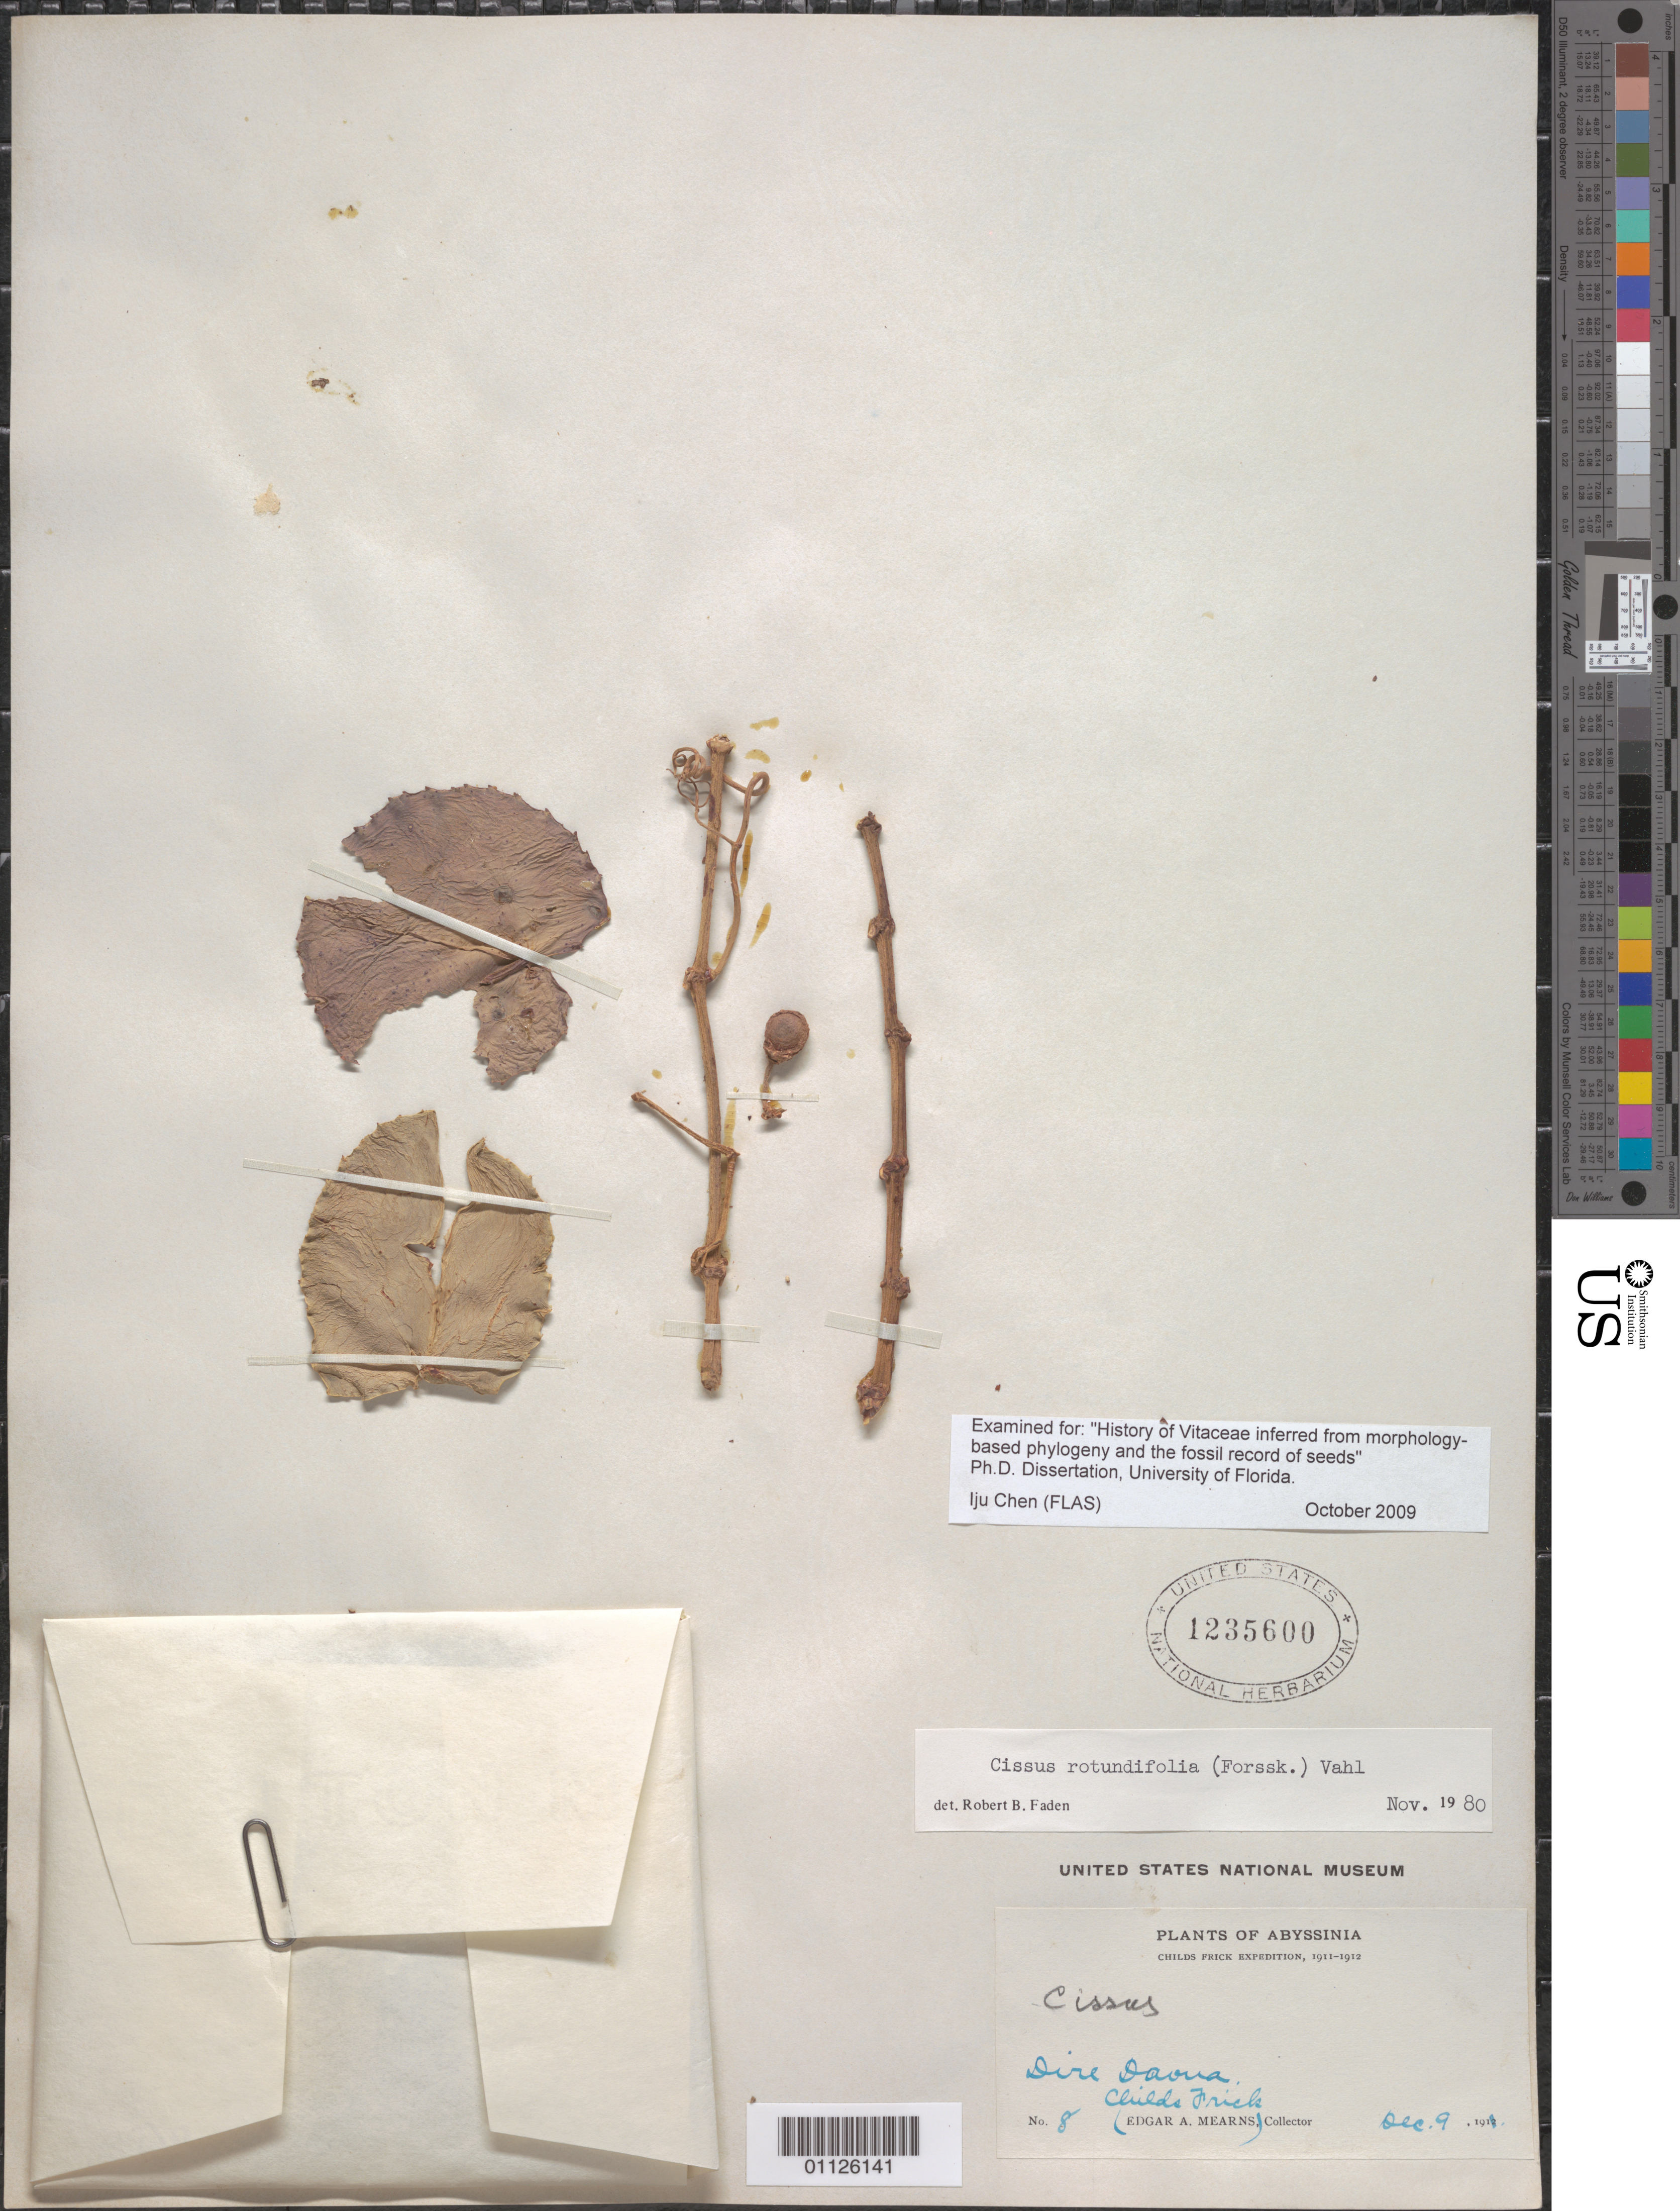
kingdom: Plantae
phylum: Tracheophyta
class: Magnoliopsida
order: Vitales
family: Vitaceae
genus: Cissus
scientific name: Cissus rotundifolia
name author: (Forssk.) Vahl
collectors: E. A. Mearns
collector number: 8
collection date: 1910-12-09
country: Ethiopia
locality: Dire Dawa.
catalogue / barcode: US 1235600